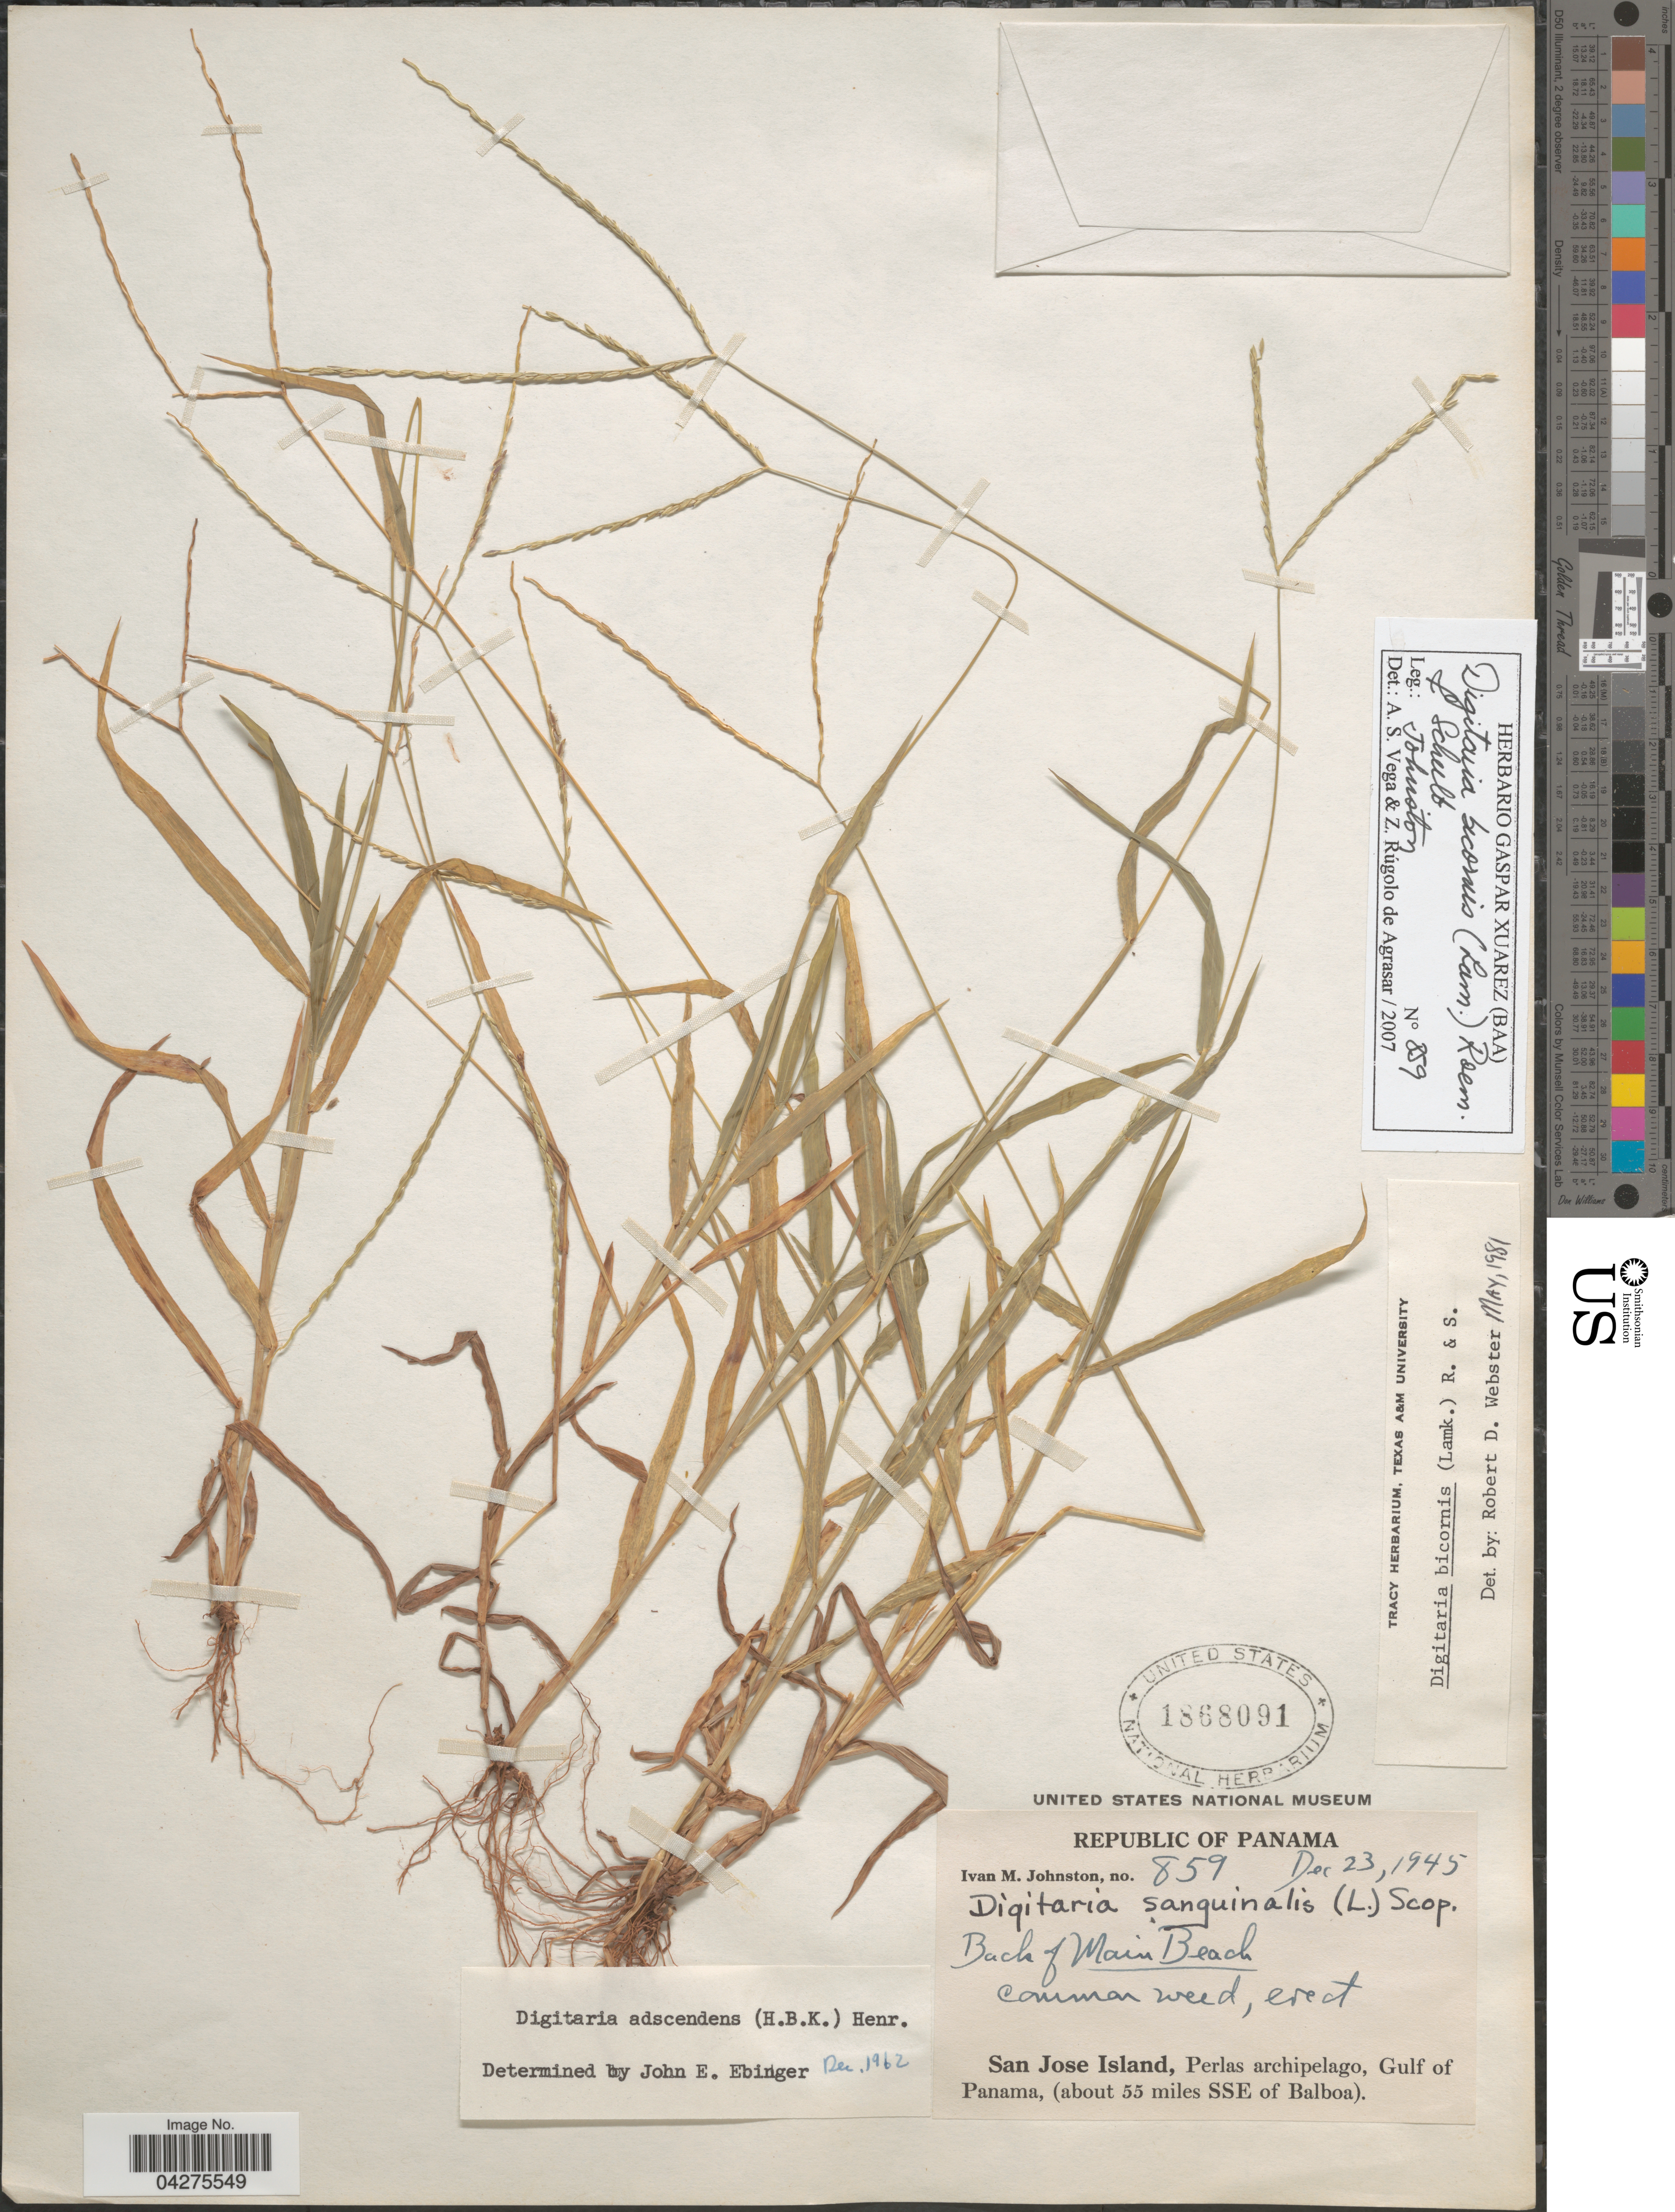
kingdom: Plantae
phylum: Tracheophyta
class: Liliopsida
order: Poales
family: Poaceae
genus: Digitaria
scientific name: Digitaria bicornis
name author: (Lam.) Roem. & Schult.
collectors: I.M. Johnston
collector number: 859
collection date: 1945-12-23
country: Panama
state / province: Panamá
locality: Back of Main Beach. San Jose Island, Perlas archipelago, Gulf of Panama, (about 55 miles SSE of Balboa).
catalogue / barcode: US 1868091